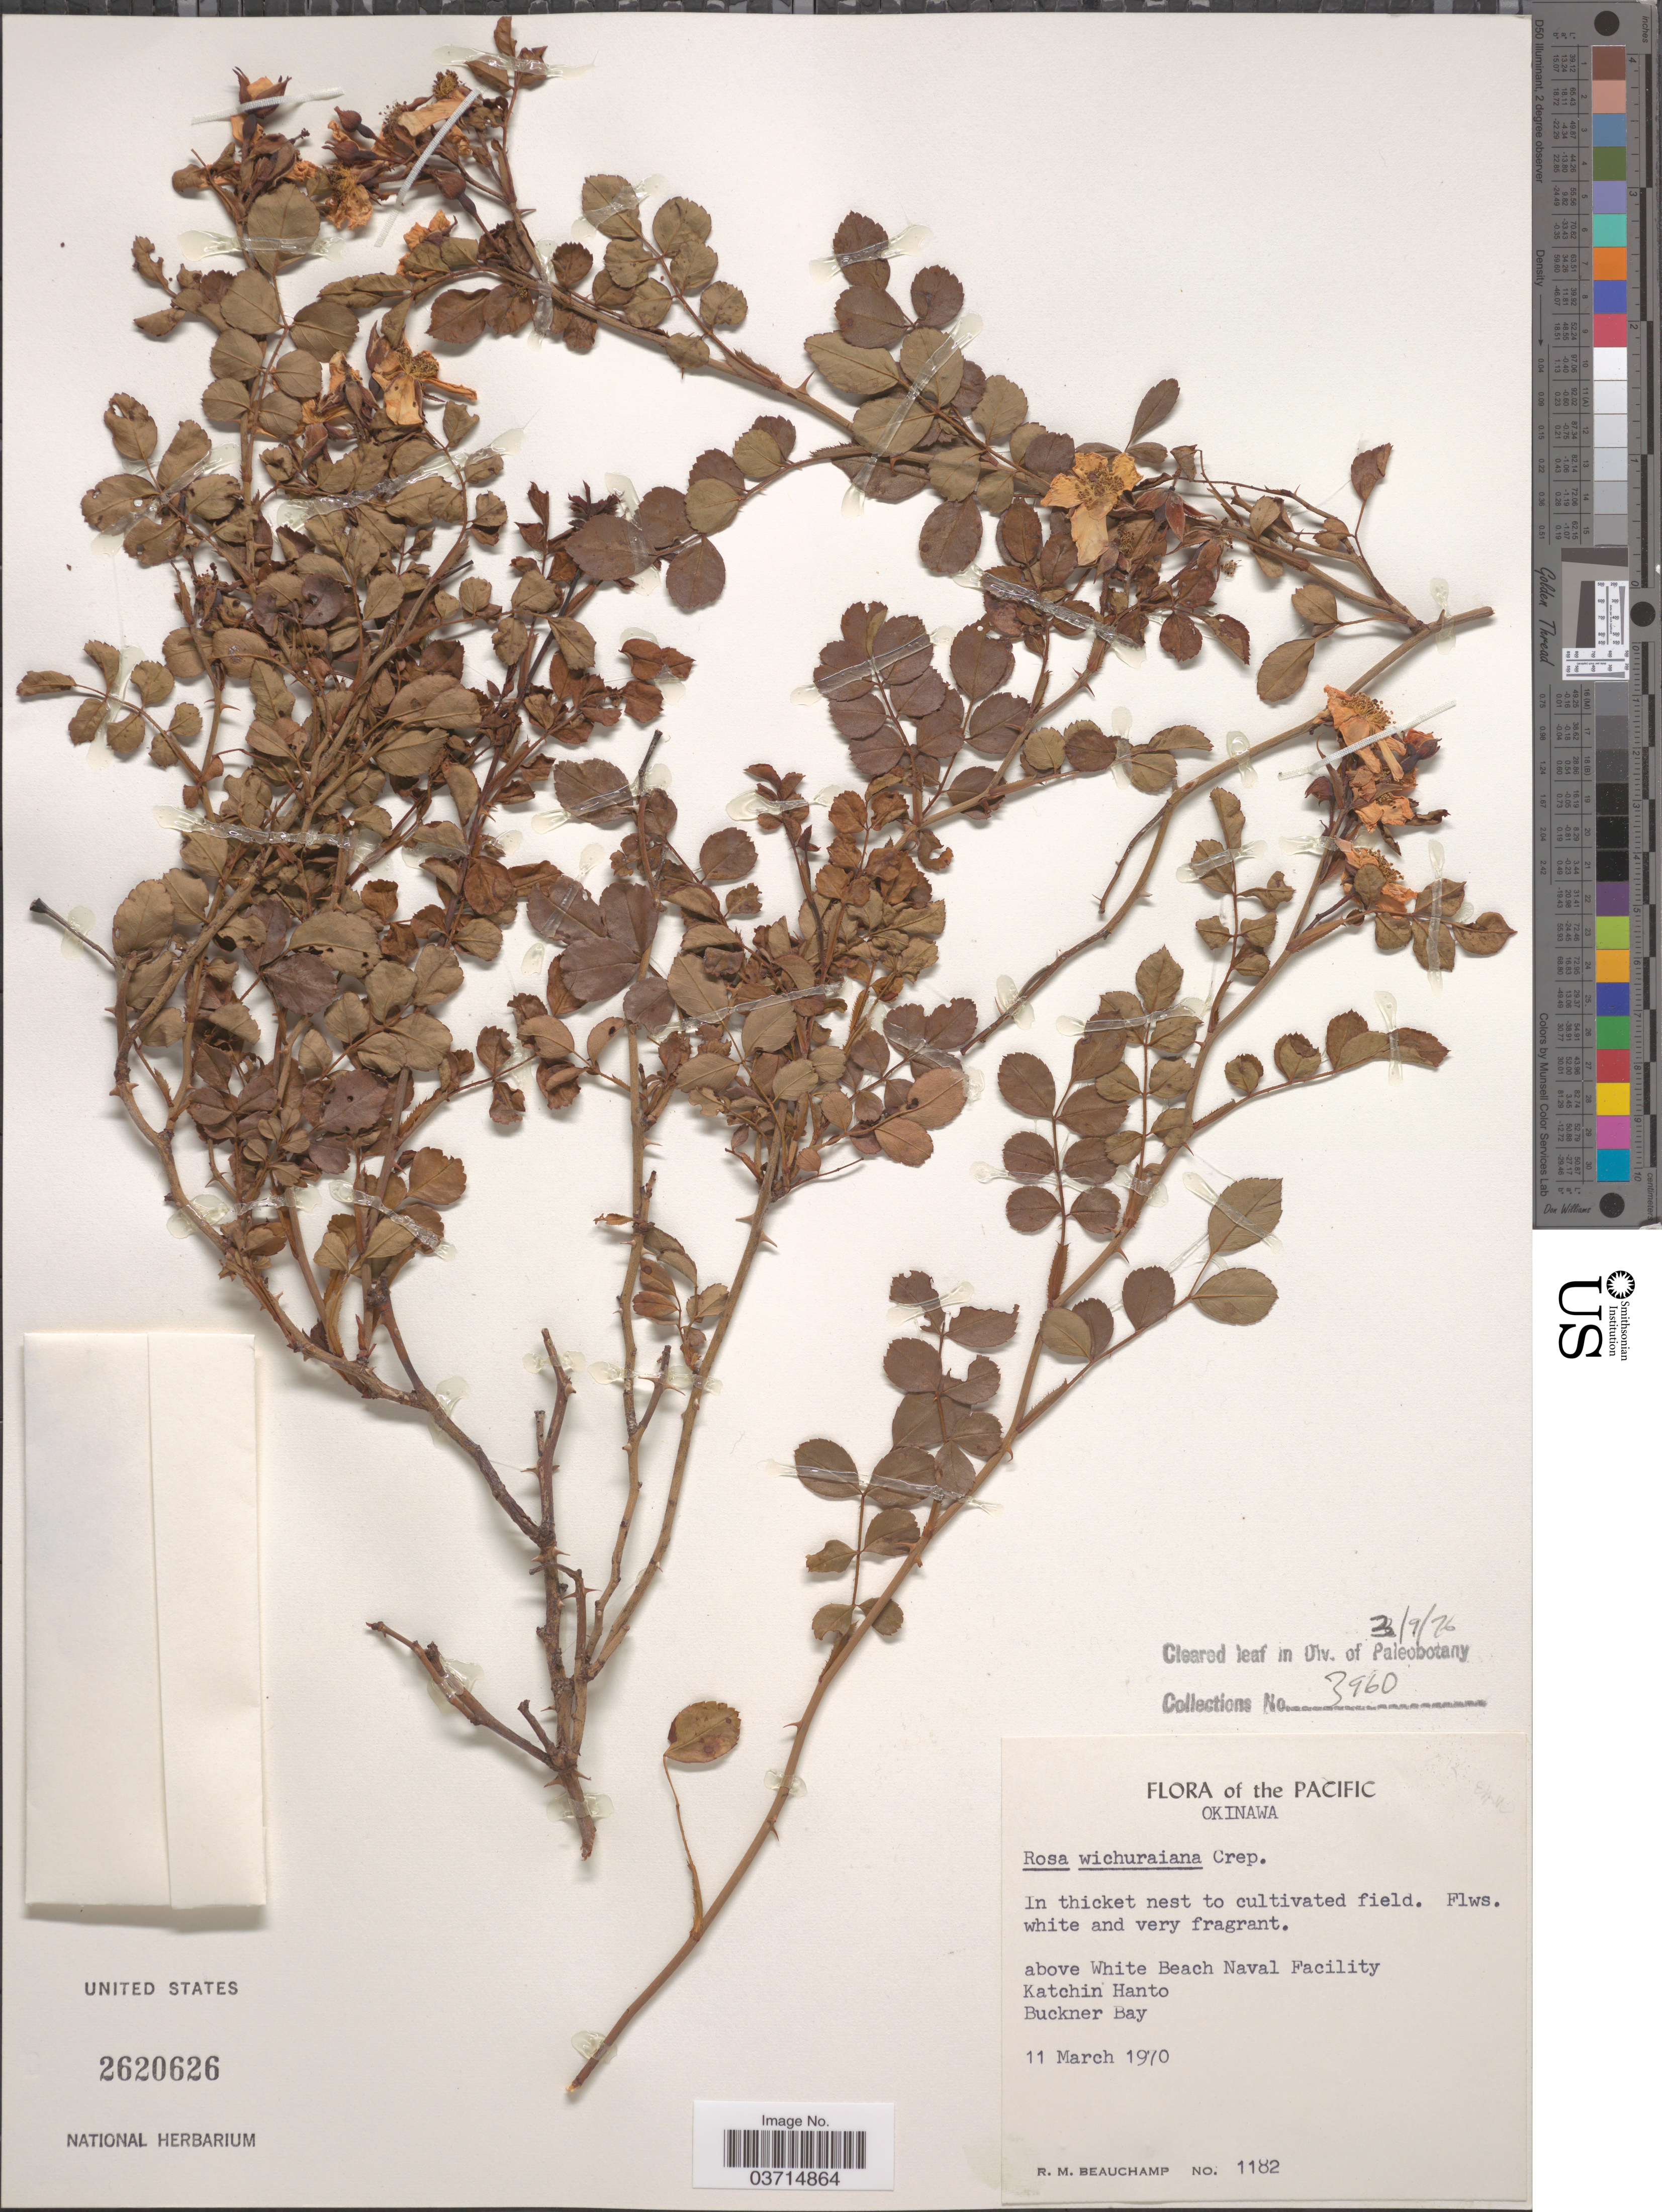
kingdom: Plantae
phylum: Tracheophyta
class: Magnoliopsida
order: Rosales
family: Rosaceae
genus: Rosa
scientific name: Rosa wichuraiana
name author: Crepin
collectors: R. Beauchamp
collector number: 1182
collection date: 1970-03-11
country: Japan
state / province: Okinawa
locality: Pacific. Above White Beach Naval Facility. Katchin Hanto. Buckner Bay.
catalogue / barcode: US 2620626